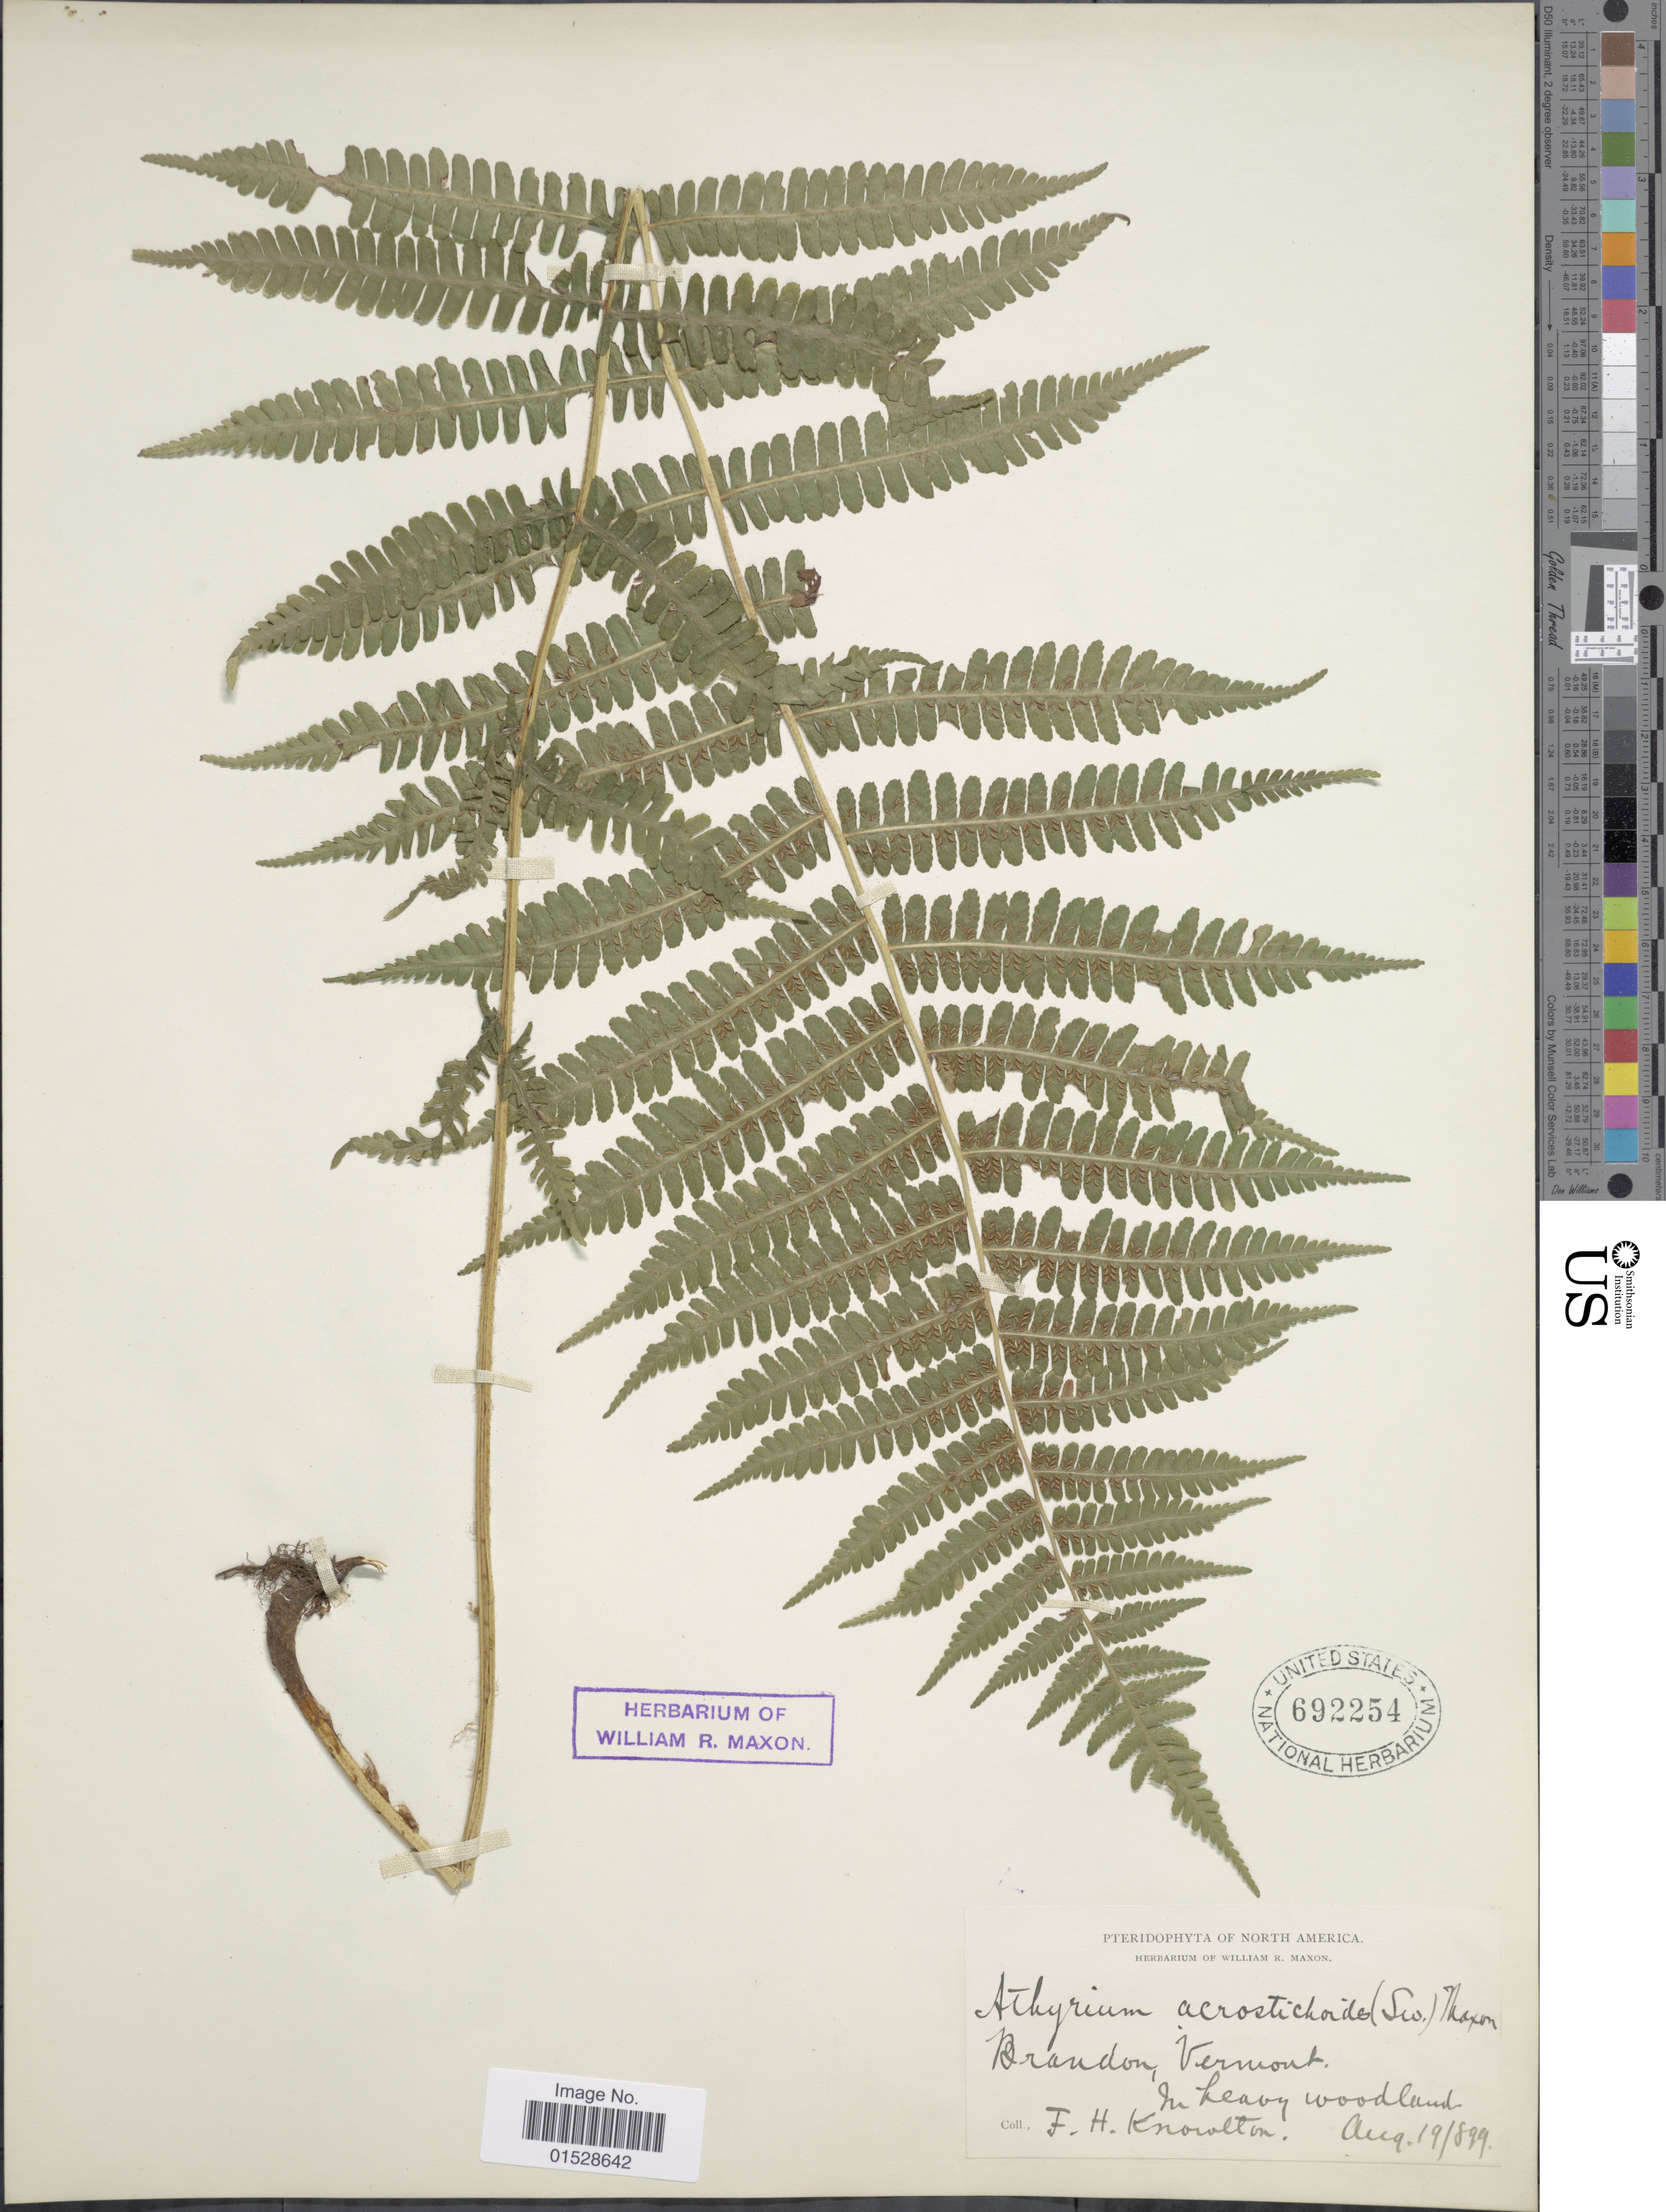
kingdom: Plantae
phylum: Tracheophyta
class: Polypodiopsida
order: Polypodiales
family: Athyriaceae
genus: Deparia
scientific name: Deparia acrostichoides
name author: (Sw.) M. Kato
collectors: F. H. Knowlton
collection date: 1899-08-19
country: United States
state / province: Vermont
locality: Brandon, Vermont, in heavy woodland, North America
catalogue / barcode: US 692254